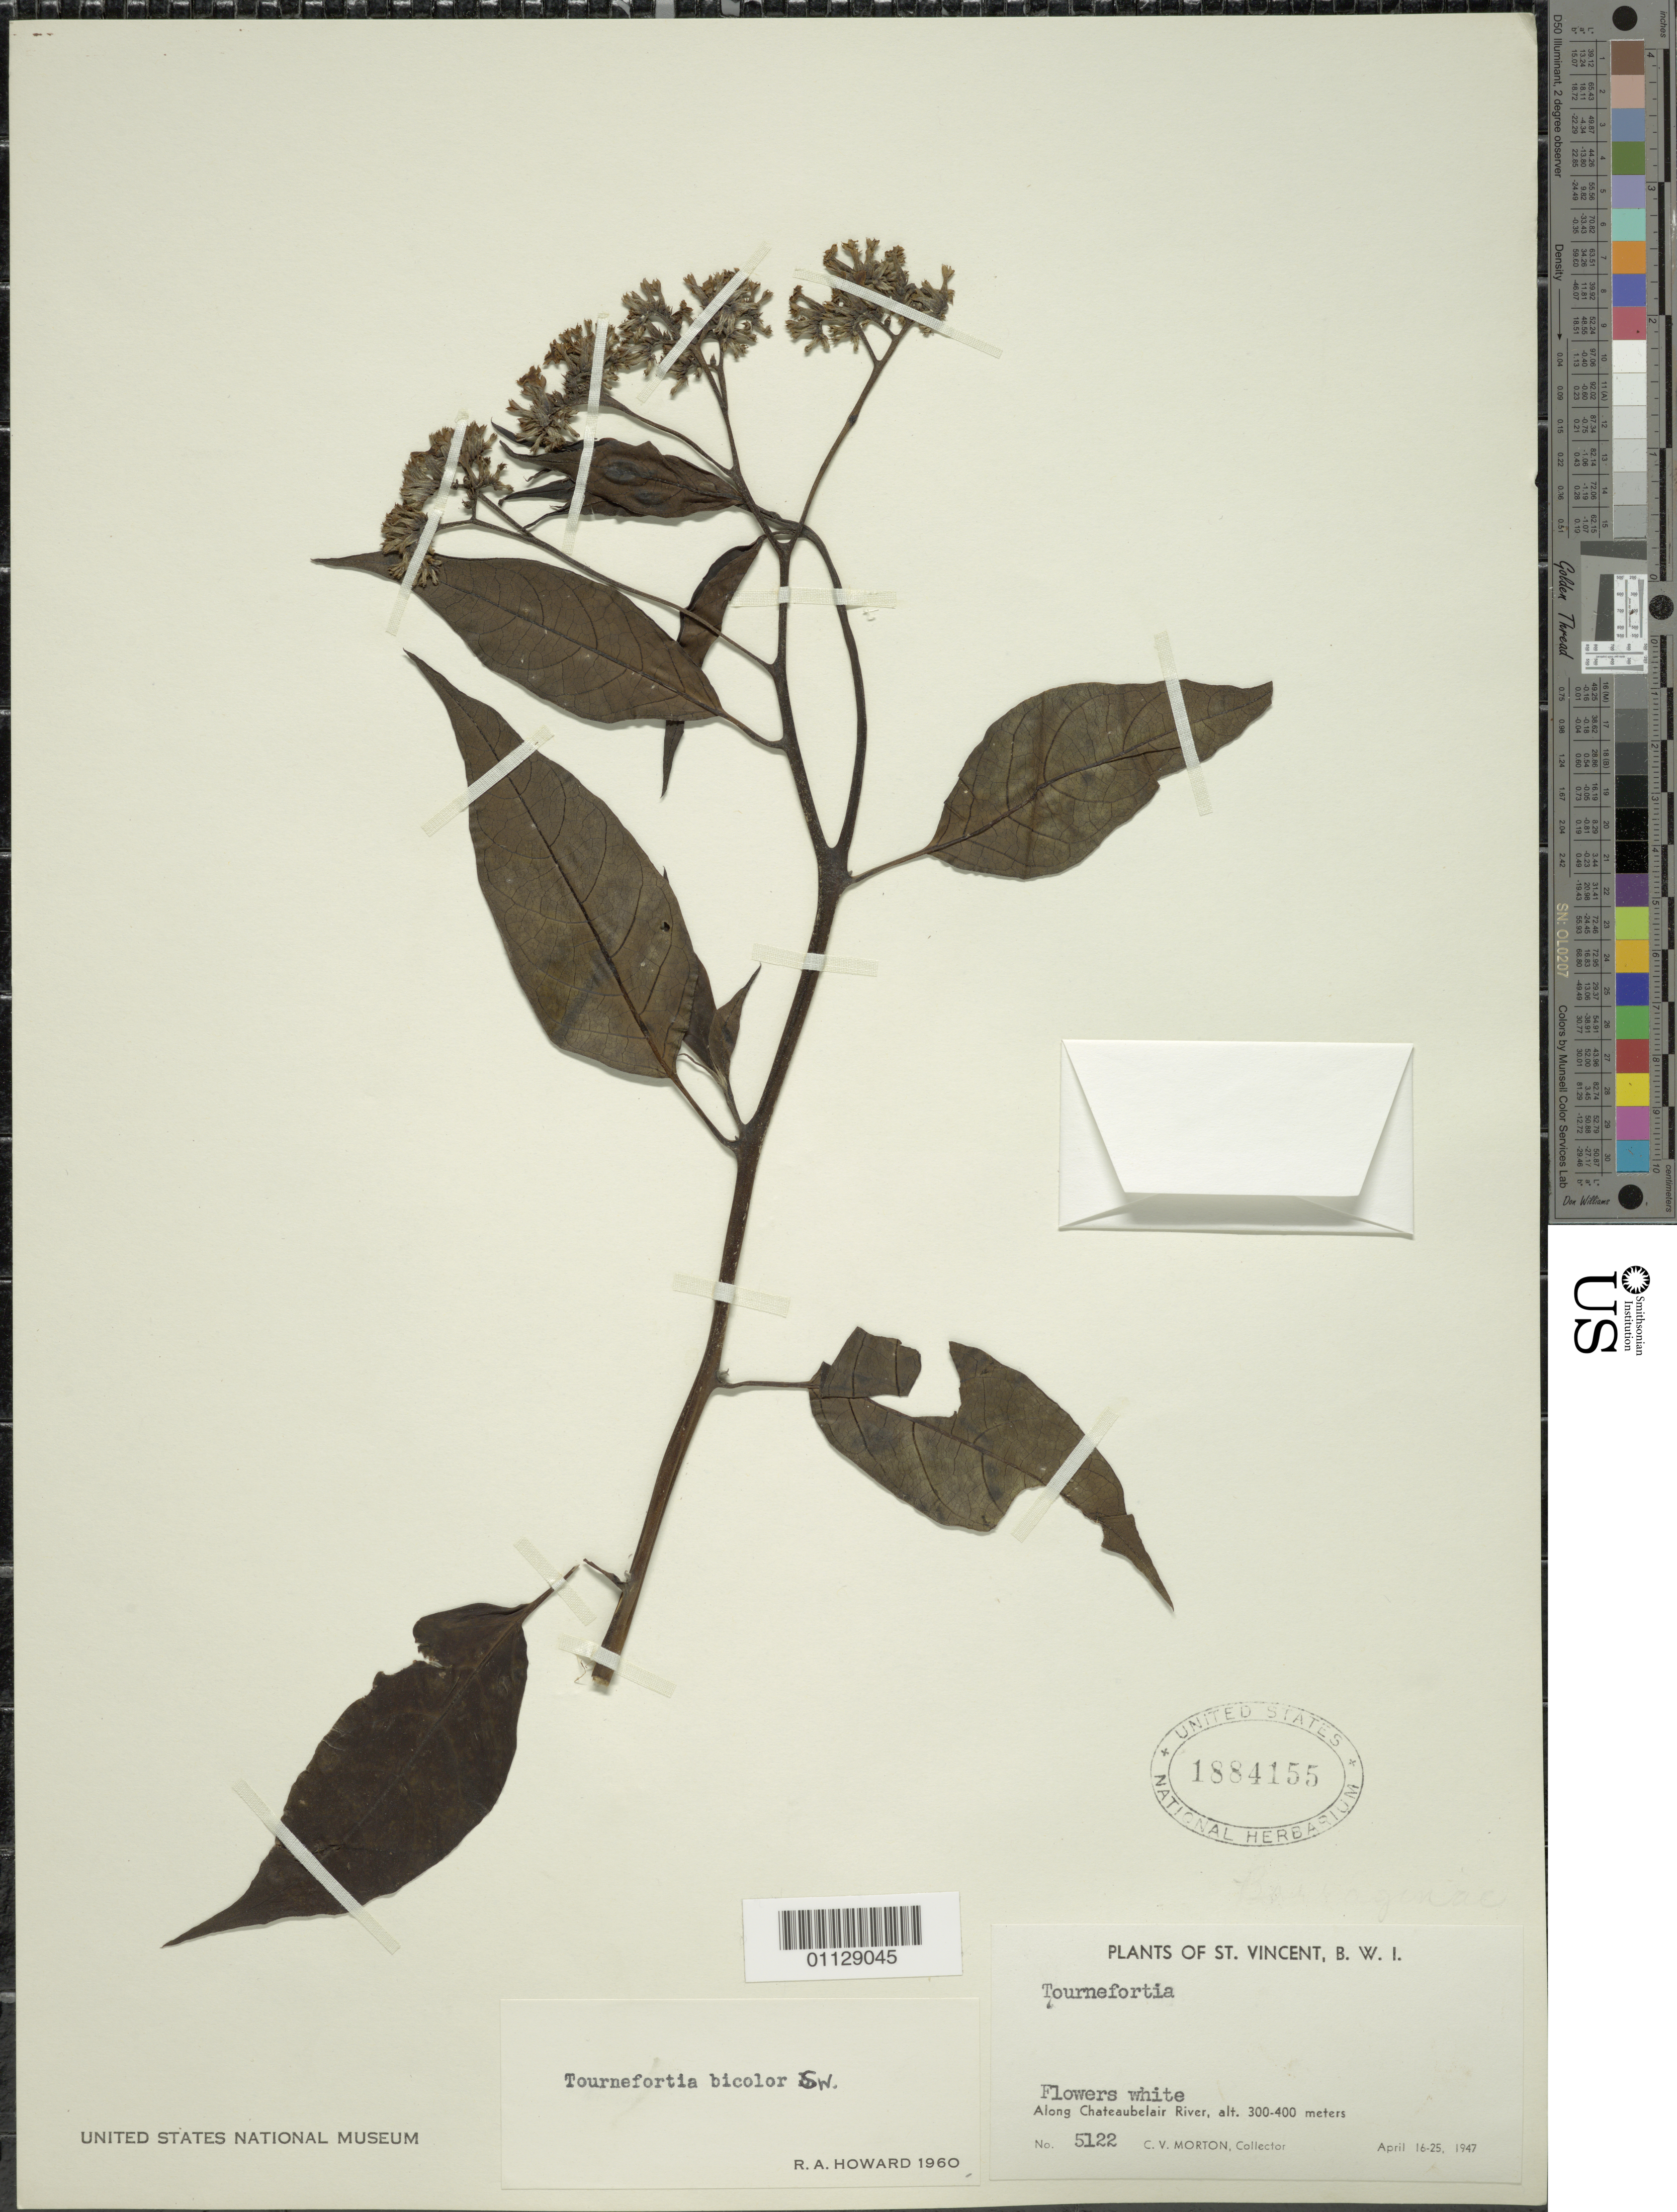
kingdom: Plantae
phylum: Tracheophyta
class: Magnoliopsida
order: Boraginales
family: Heliotropiaceae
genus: Tournefortia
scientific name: Tournefortia bicolor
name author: Sw.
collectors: C. V. Morton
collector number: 5122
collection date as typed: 16 Apr 1947 to 25 Apr 1947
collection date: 1947-04-16/1947-04-25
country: St. Vincent - Grenadines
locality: Along Chateaubelair river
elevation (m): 300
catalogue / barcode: US 1884155